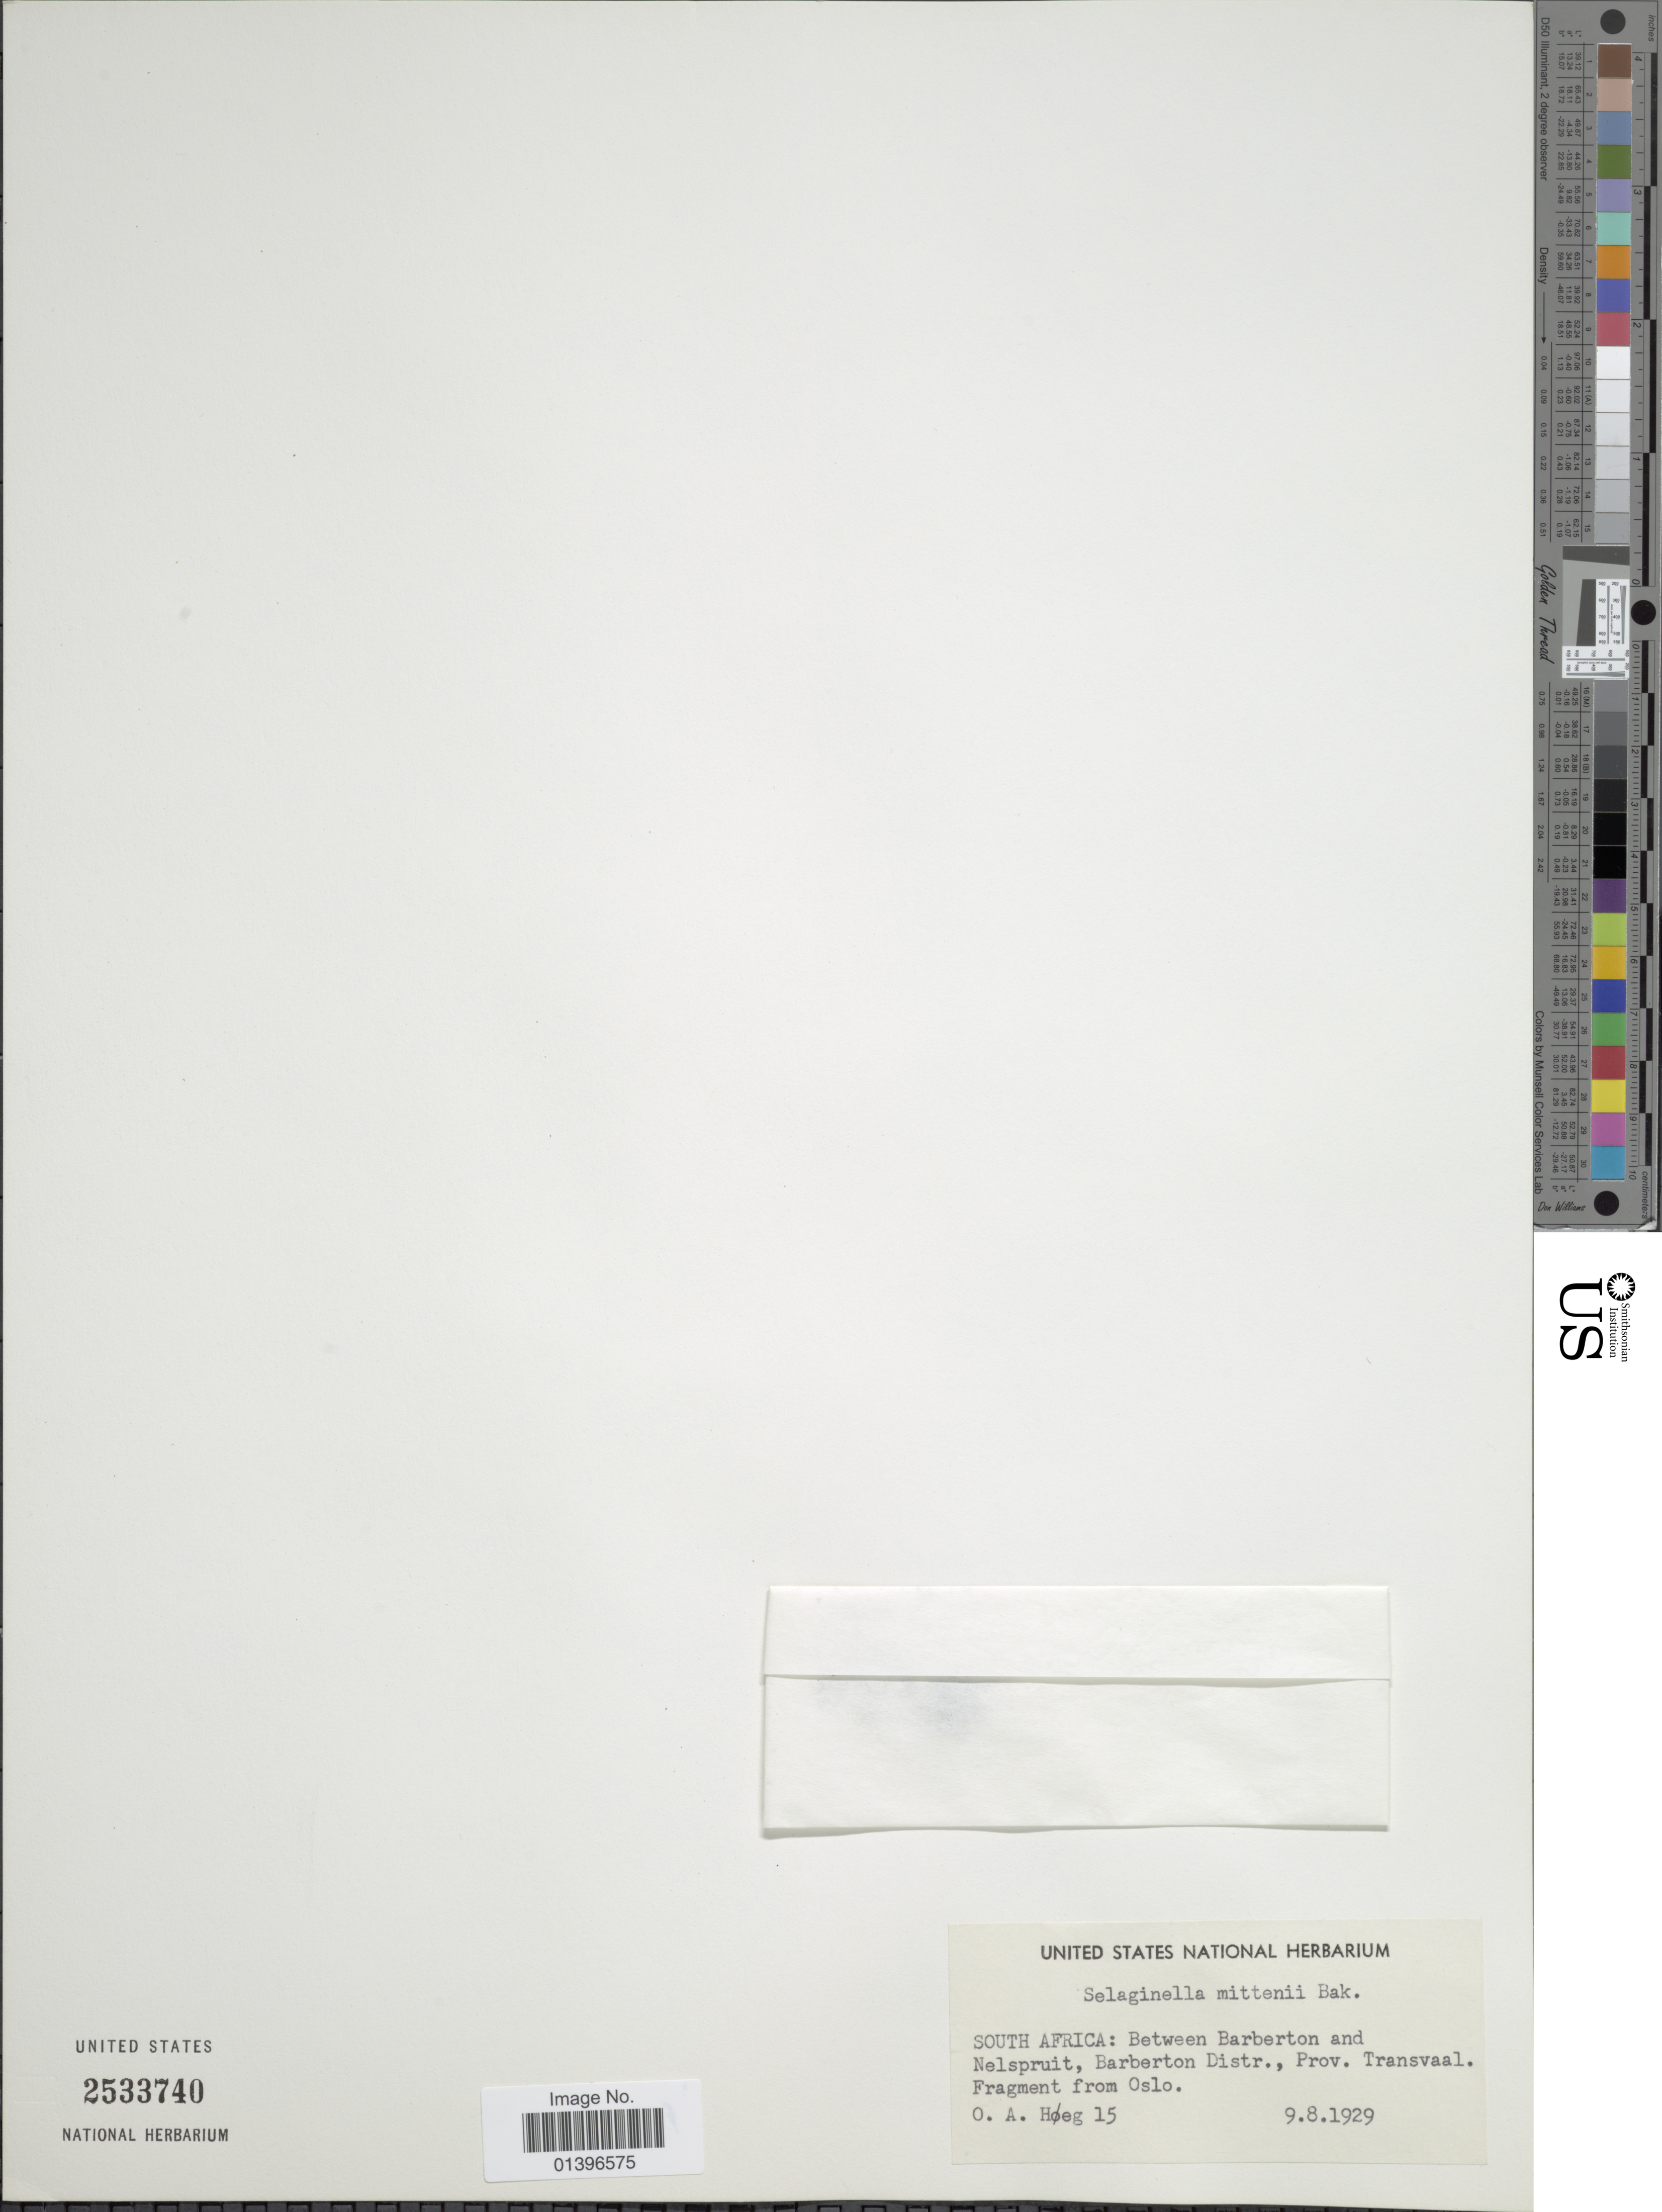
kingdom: Plantae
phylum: Tracheophyta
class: Lycopodiopsida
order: Selaginellales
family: Selaginellaceae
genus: Selaginella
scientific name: Selaginella mittenii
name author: Baker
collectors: O. Hoeg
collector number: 15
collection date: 1929-08-09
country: South Africa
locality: Between Barberton and Nelspruit, Barberton Distr., Prov. Transvaal, Fragment from Oslo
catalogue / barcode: US 2533740